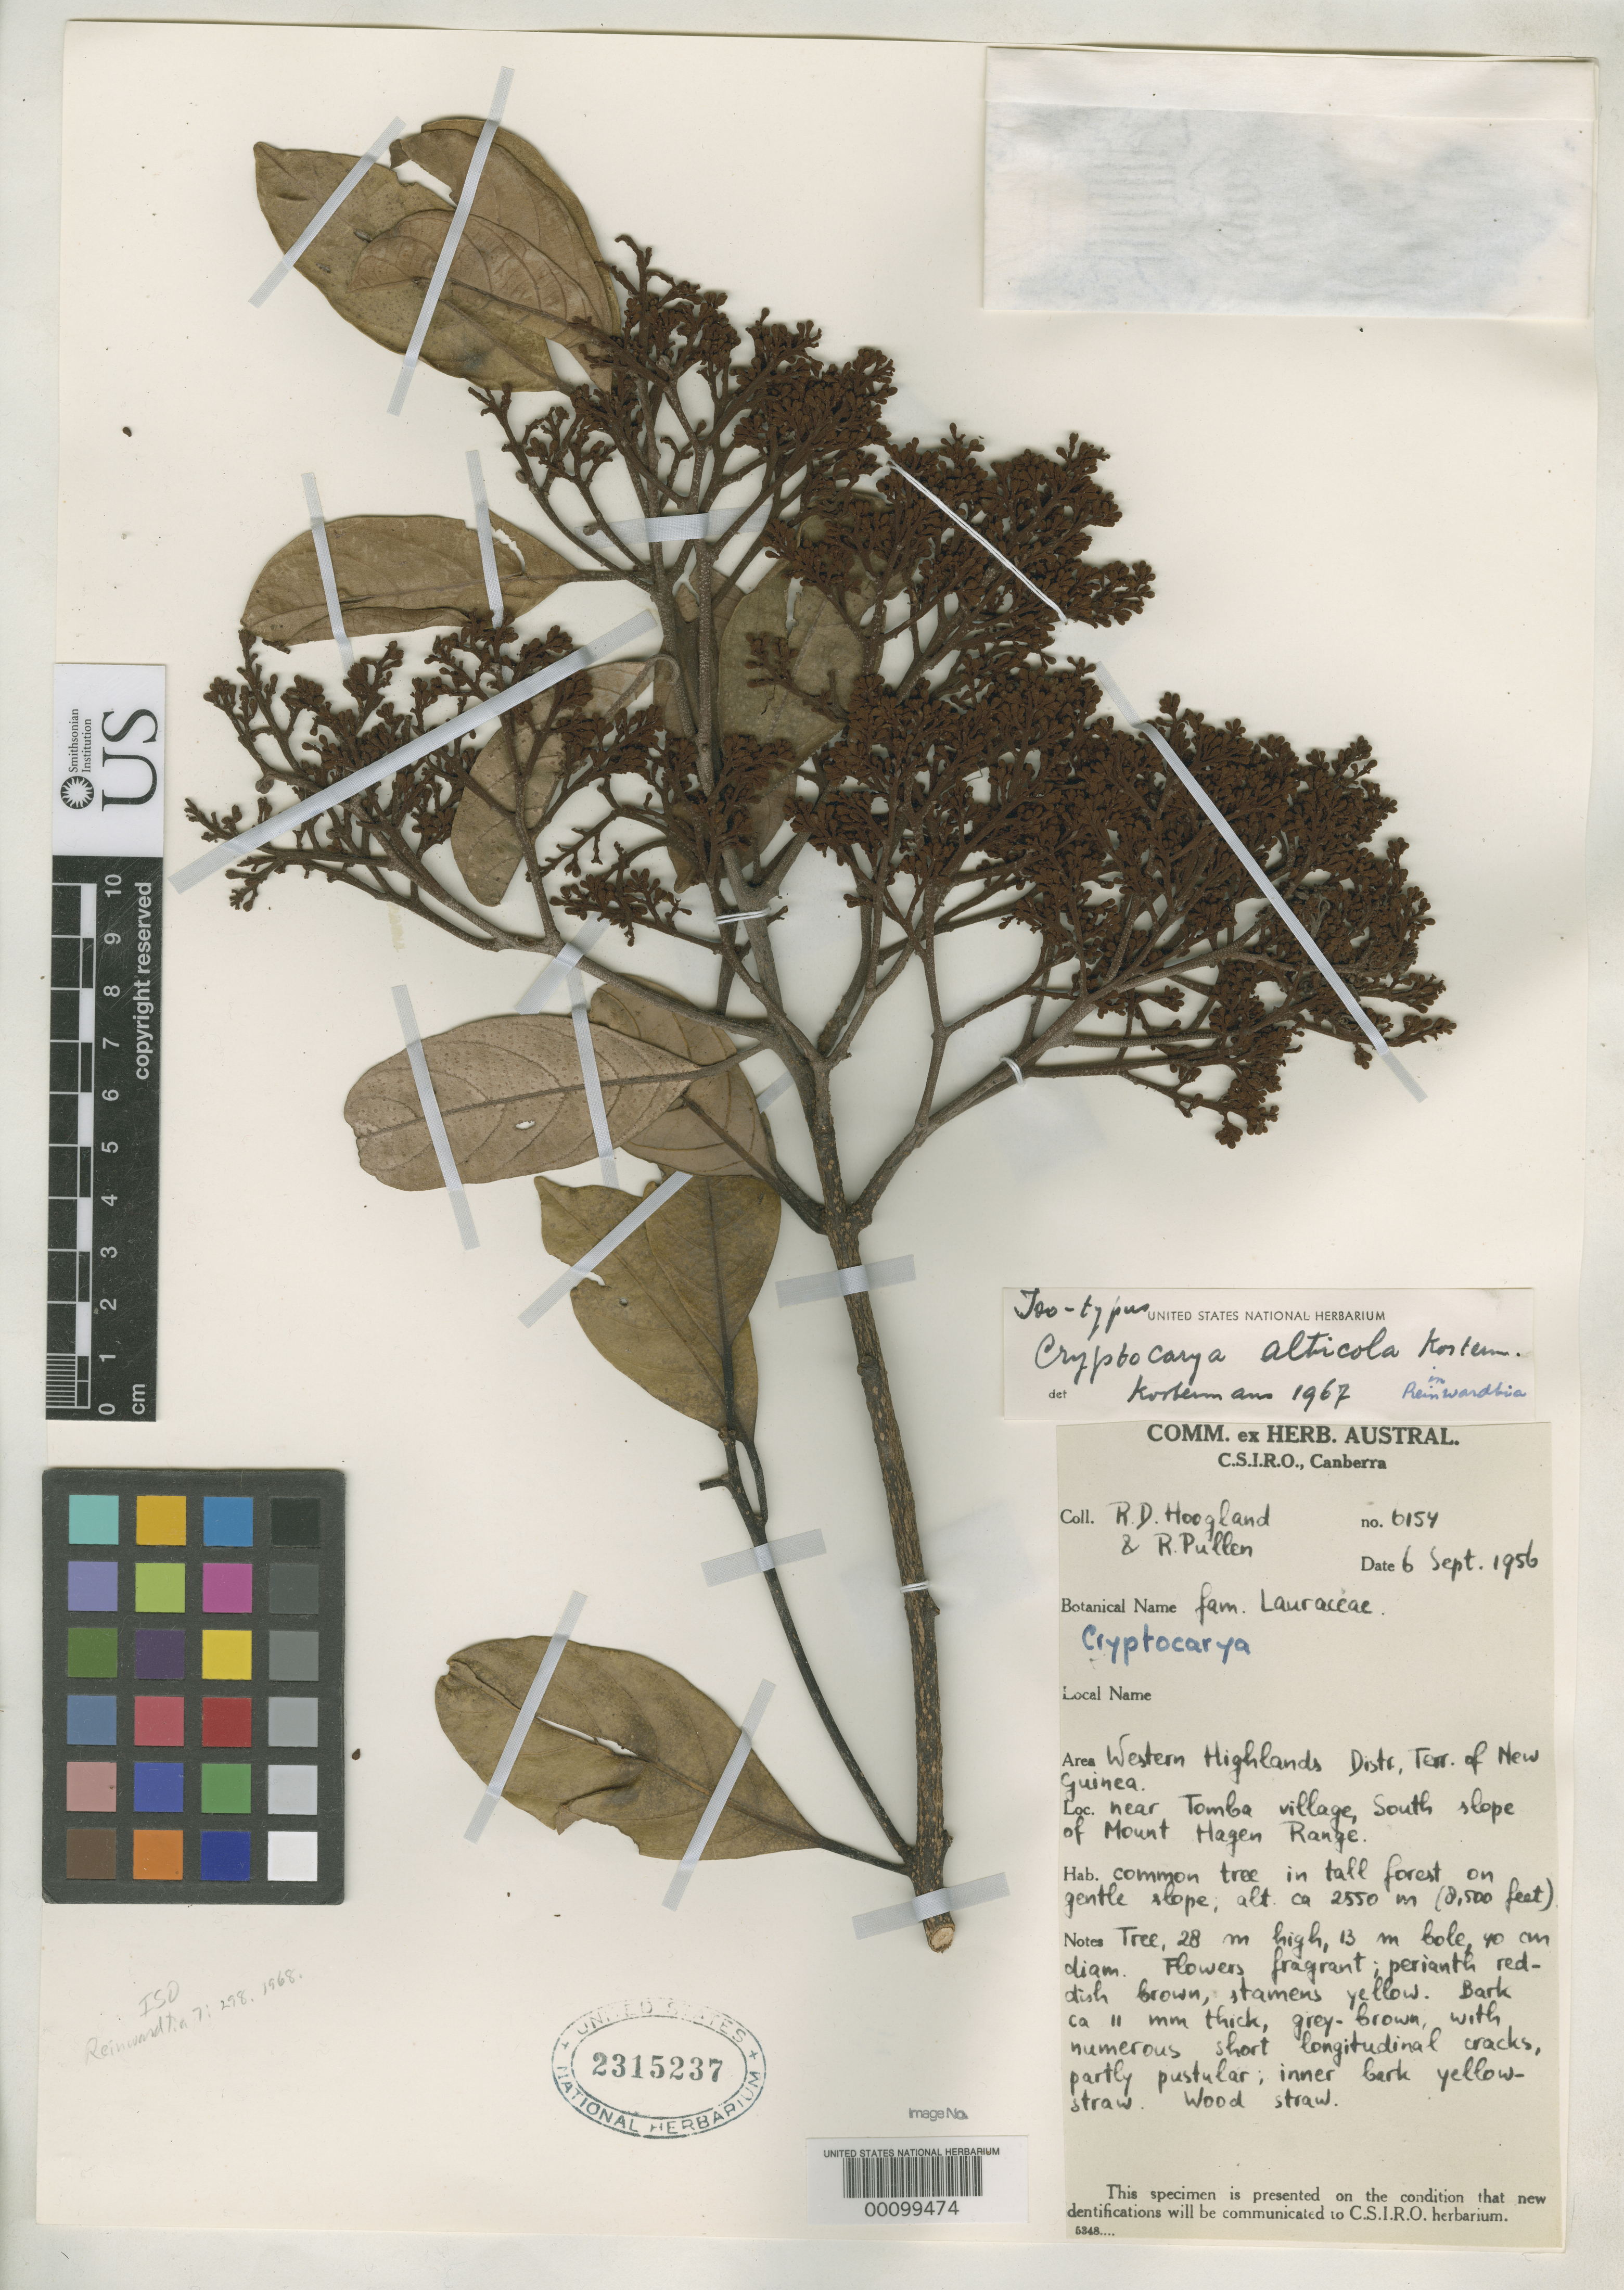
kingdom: Plantae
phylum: Tracheophyta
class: Magnoliopsida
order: Laurales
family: Lauraceae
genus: Cryptocarya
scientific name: Cryptocarya alticola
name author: Kosterm.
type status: Isotype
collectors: R. D. Hoogland & R. Pullen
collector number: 6154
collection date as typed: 06 Sep 1956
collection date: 1956-09-06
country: Papua New Guinea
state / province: Western Highlands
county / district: Mount Hagen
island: New Guinea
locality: Near Tomba village, Mt. Hagen Range.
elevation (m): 2550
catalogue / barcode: US 2315237